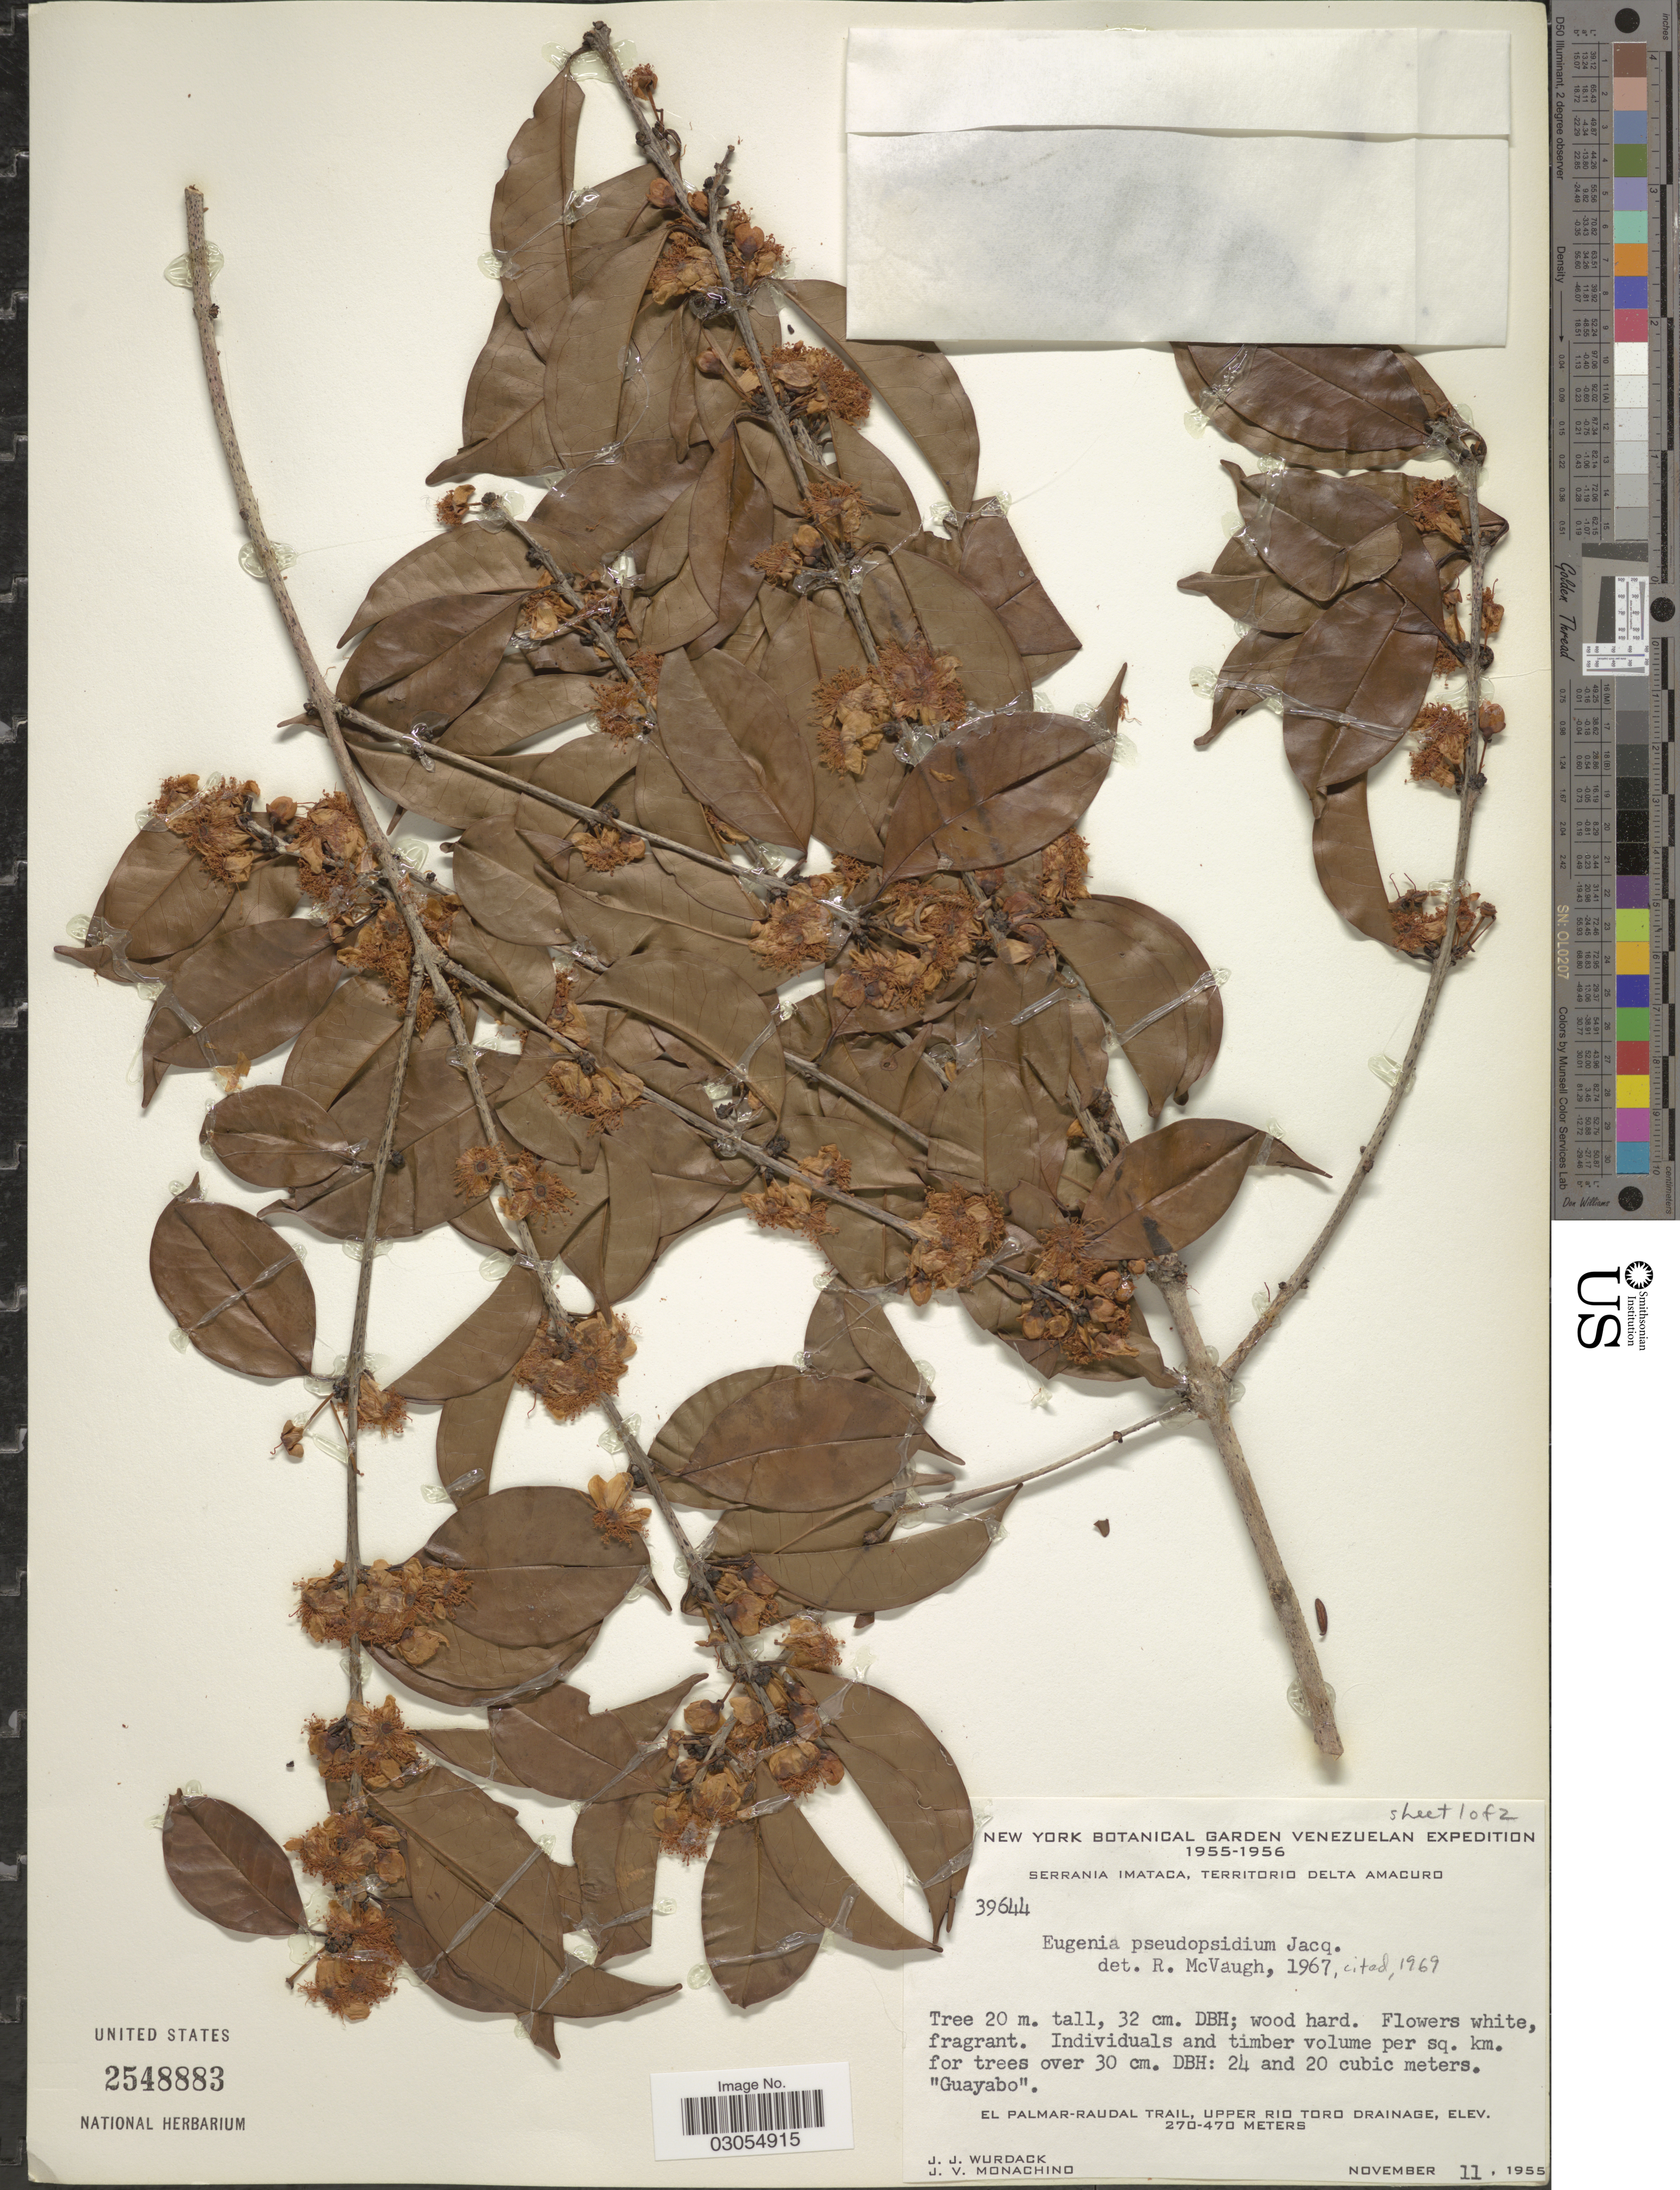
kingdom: Plantae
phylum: Tracheophyta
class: Magnoliopsida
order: Myrtales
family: Myrtaceae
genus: Eugenia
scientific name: Eugenia pseudopsidium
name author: Jacq.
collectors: J. J. Wurdack & J. V. Monachino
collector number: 39644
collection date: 1955-11-11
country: Venezuela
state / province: Delta Amacuro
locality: Serrania Imataca. El Palmar-Raudal Trail, Upper Rio Toro Drainage.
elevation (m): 270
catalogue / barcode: US 2548883